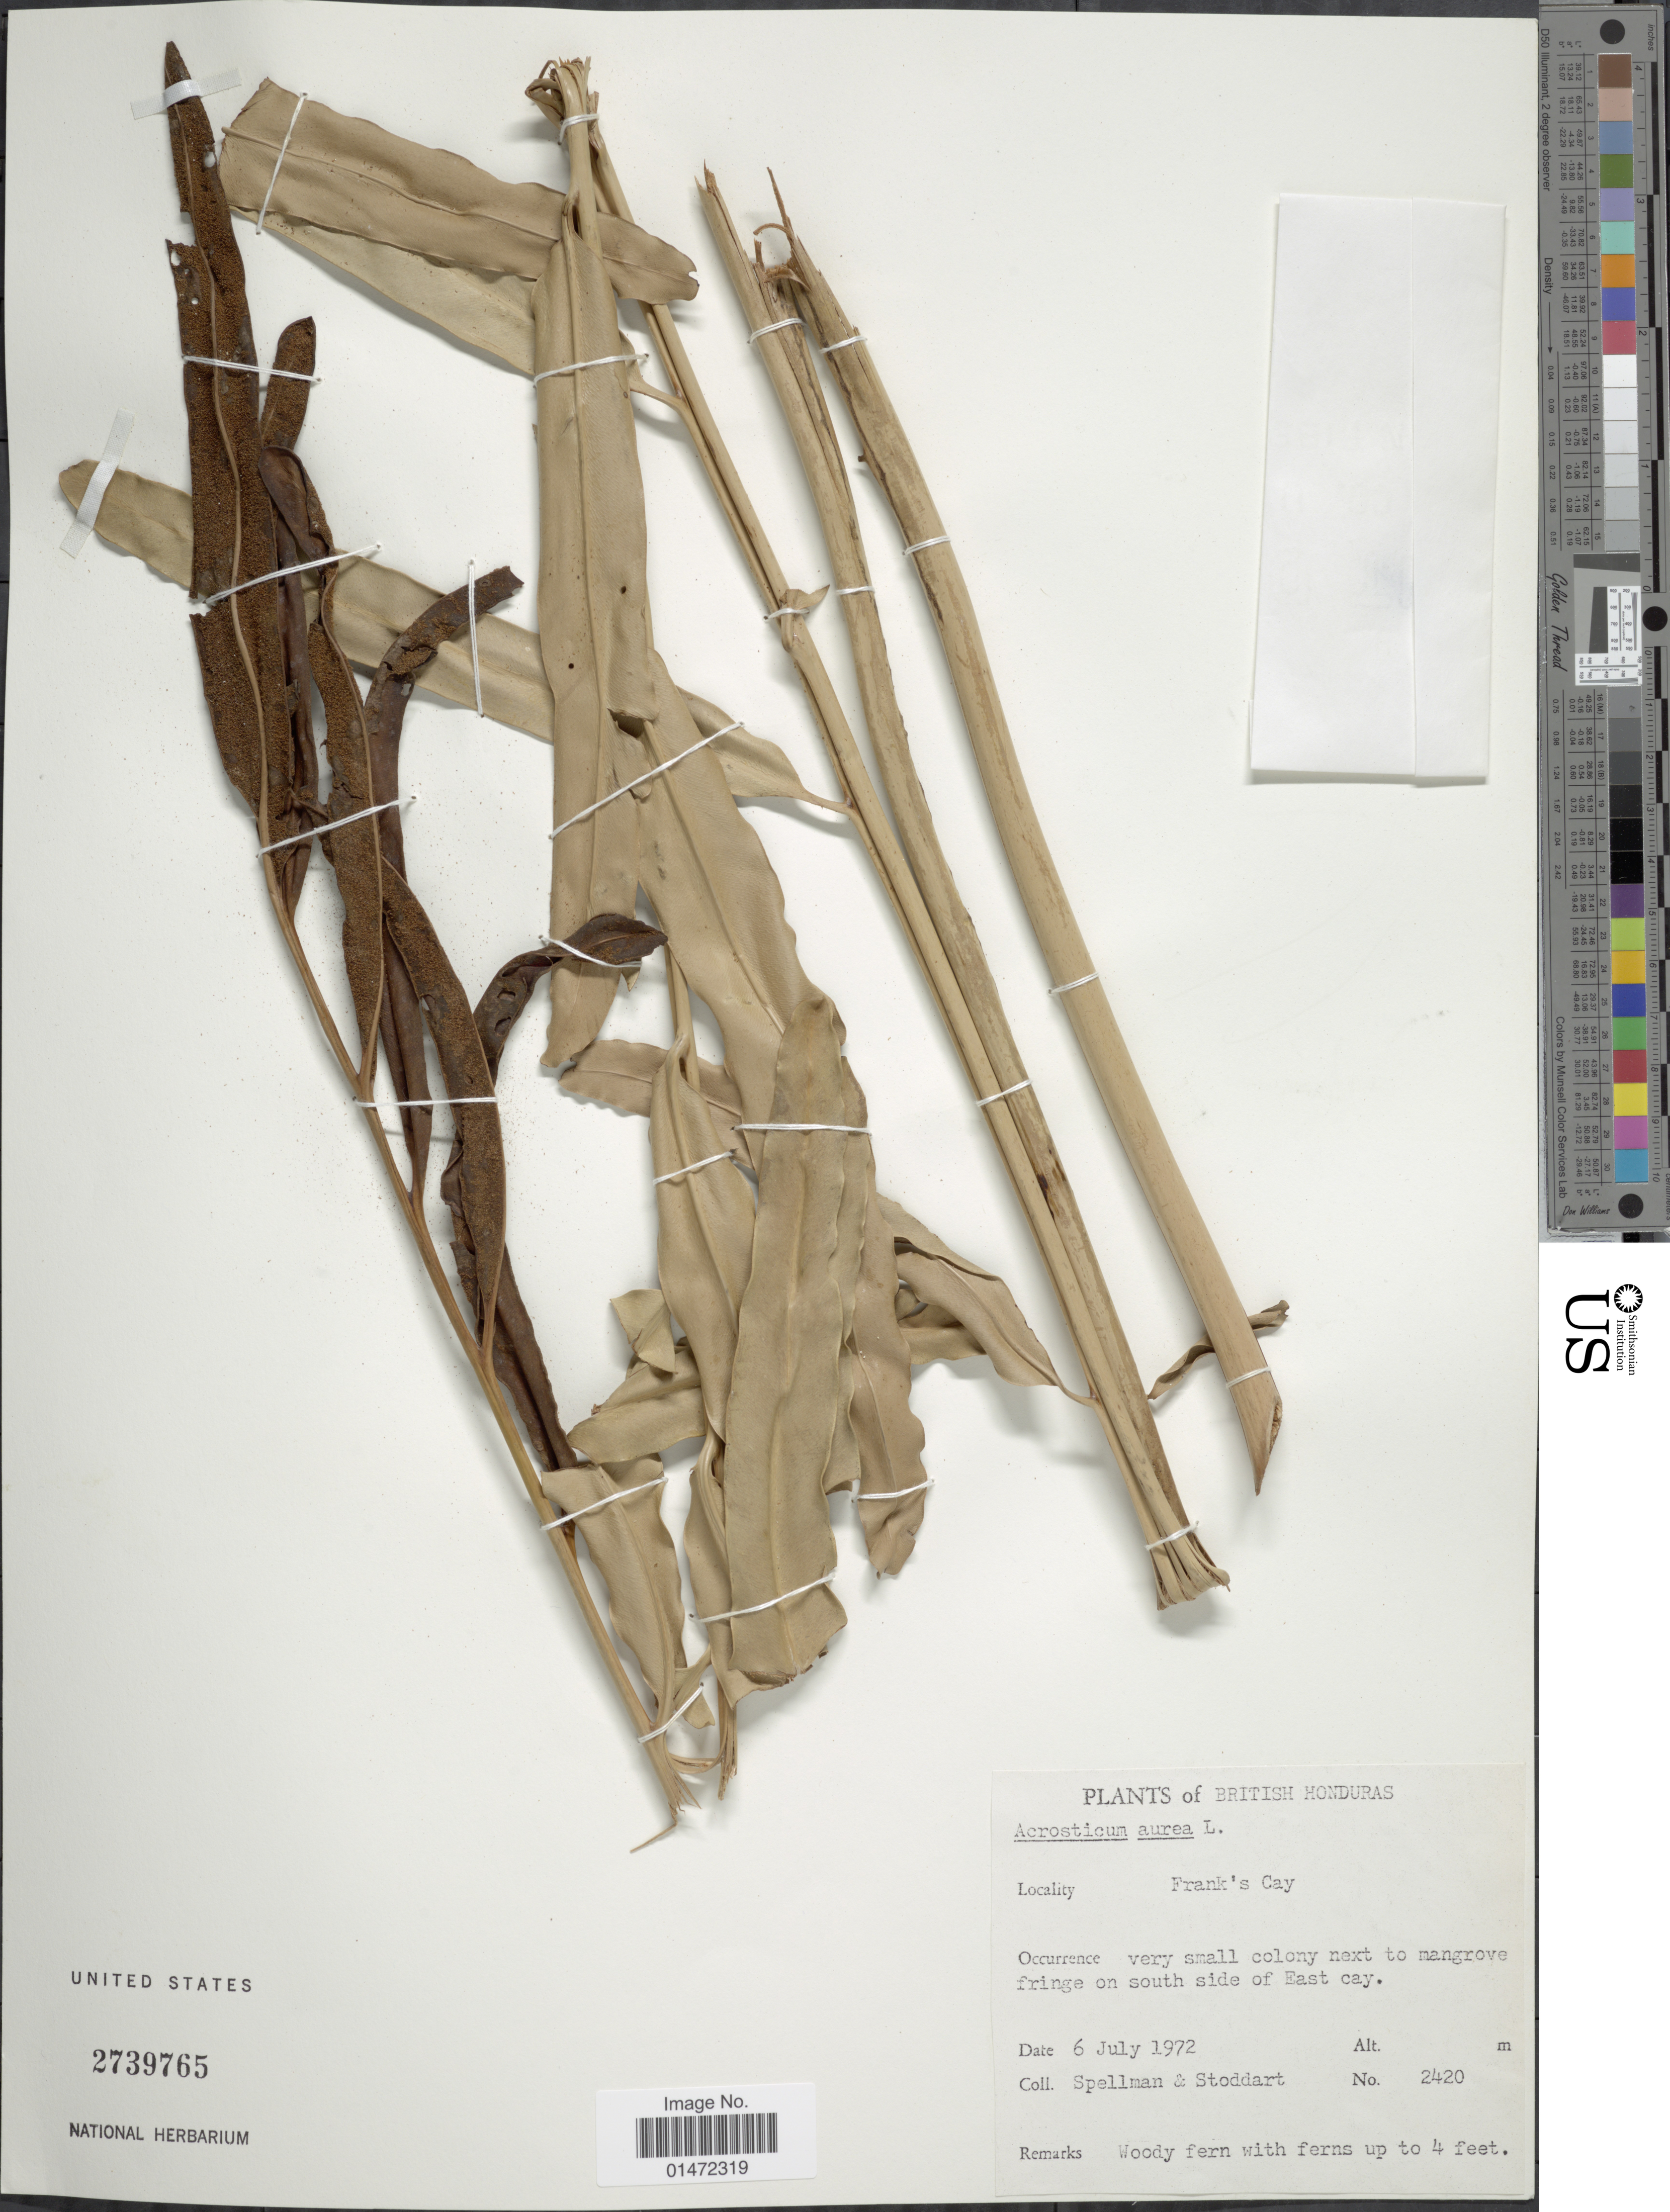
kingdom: Plantae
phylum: Tracheophyta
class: Polypodiopsida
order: Polypodiales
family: Pteridaceae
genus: Acrostichum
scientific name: Acrostichum aureum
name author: L.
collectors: Spellman, -- & -. Stoddart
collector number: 2420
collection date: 1972-07-06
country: Belize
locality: British Honduras. Frank's Cay. Very small colony next to mangrove fringe on south side of East cay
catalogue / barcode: US 2739765